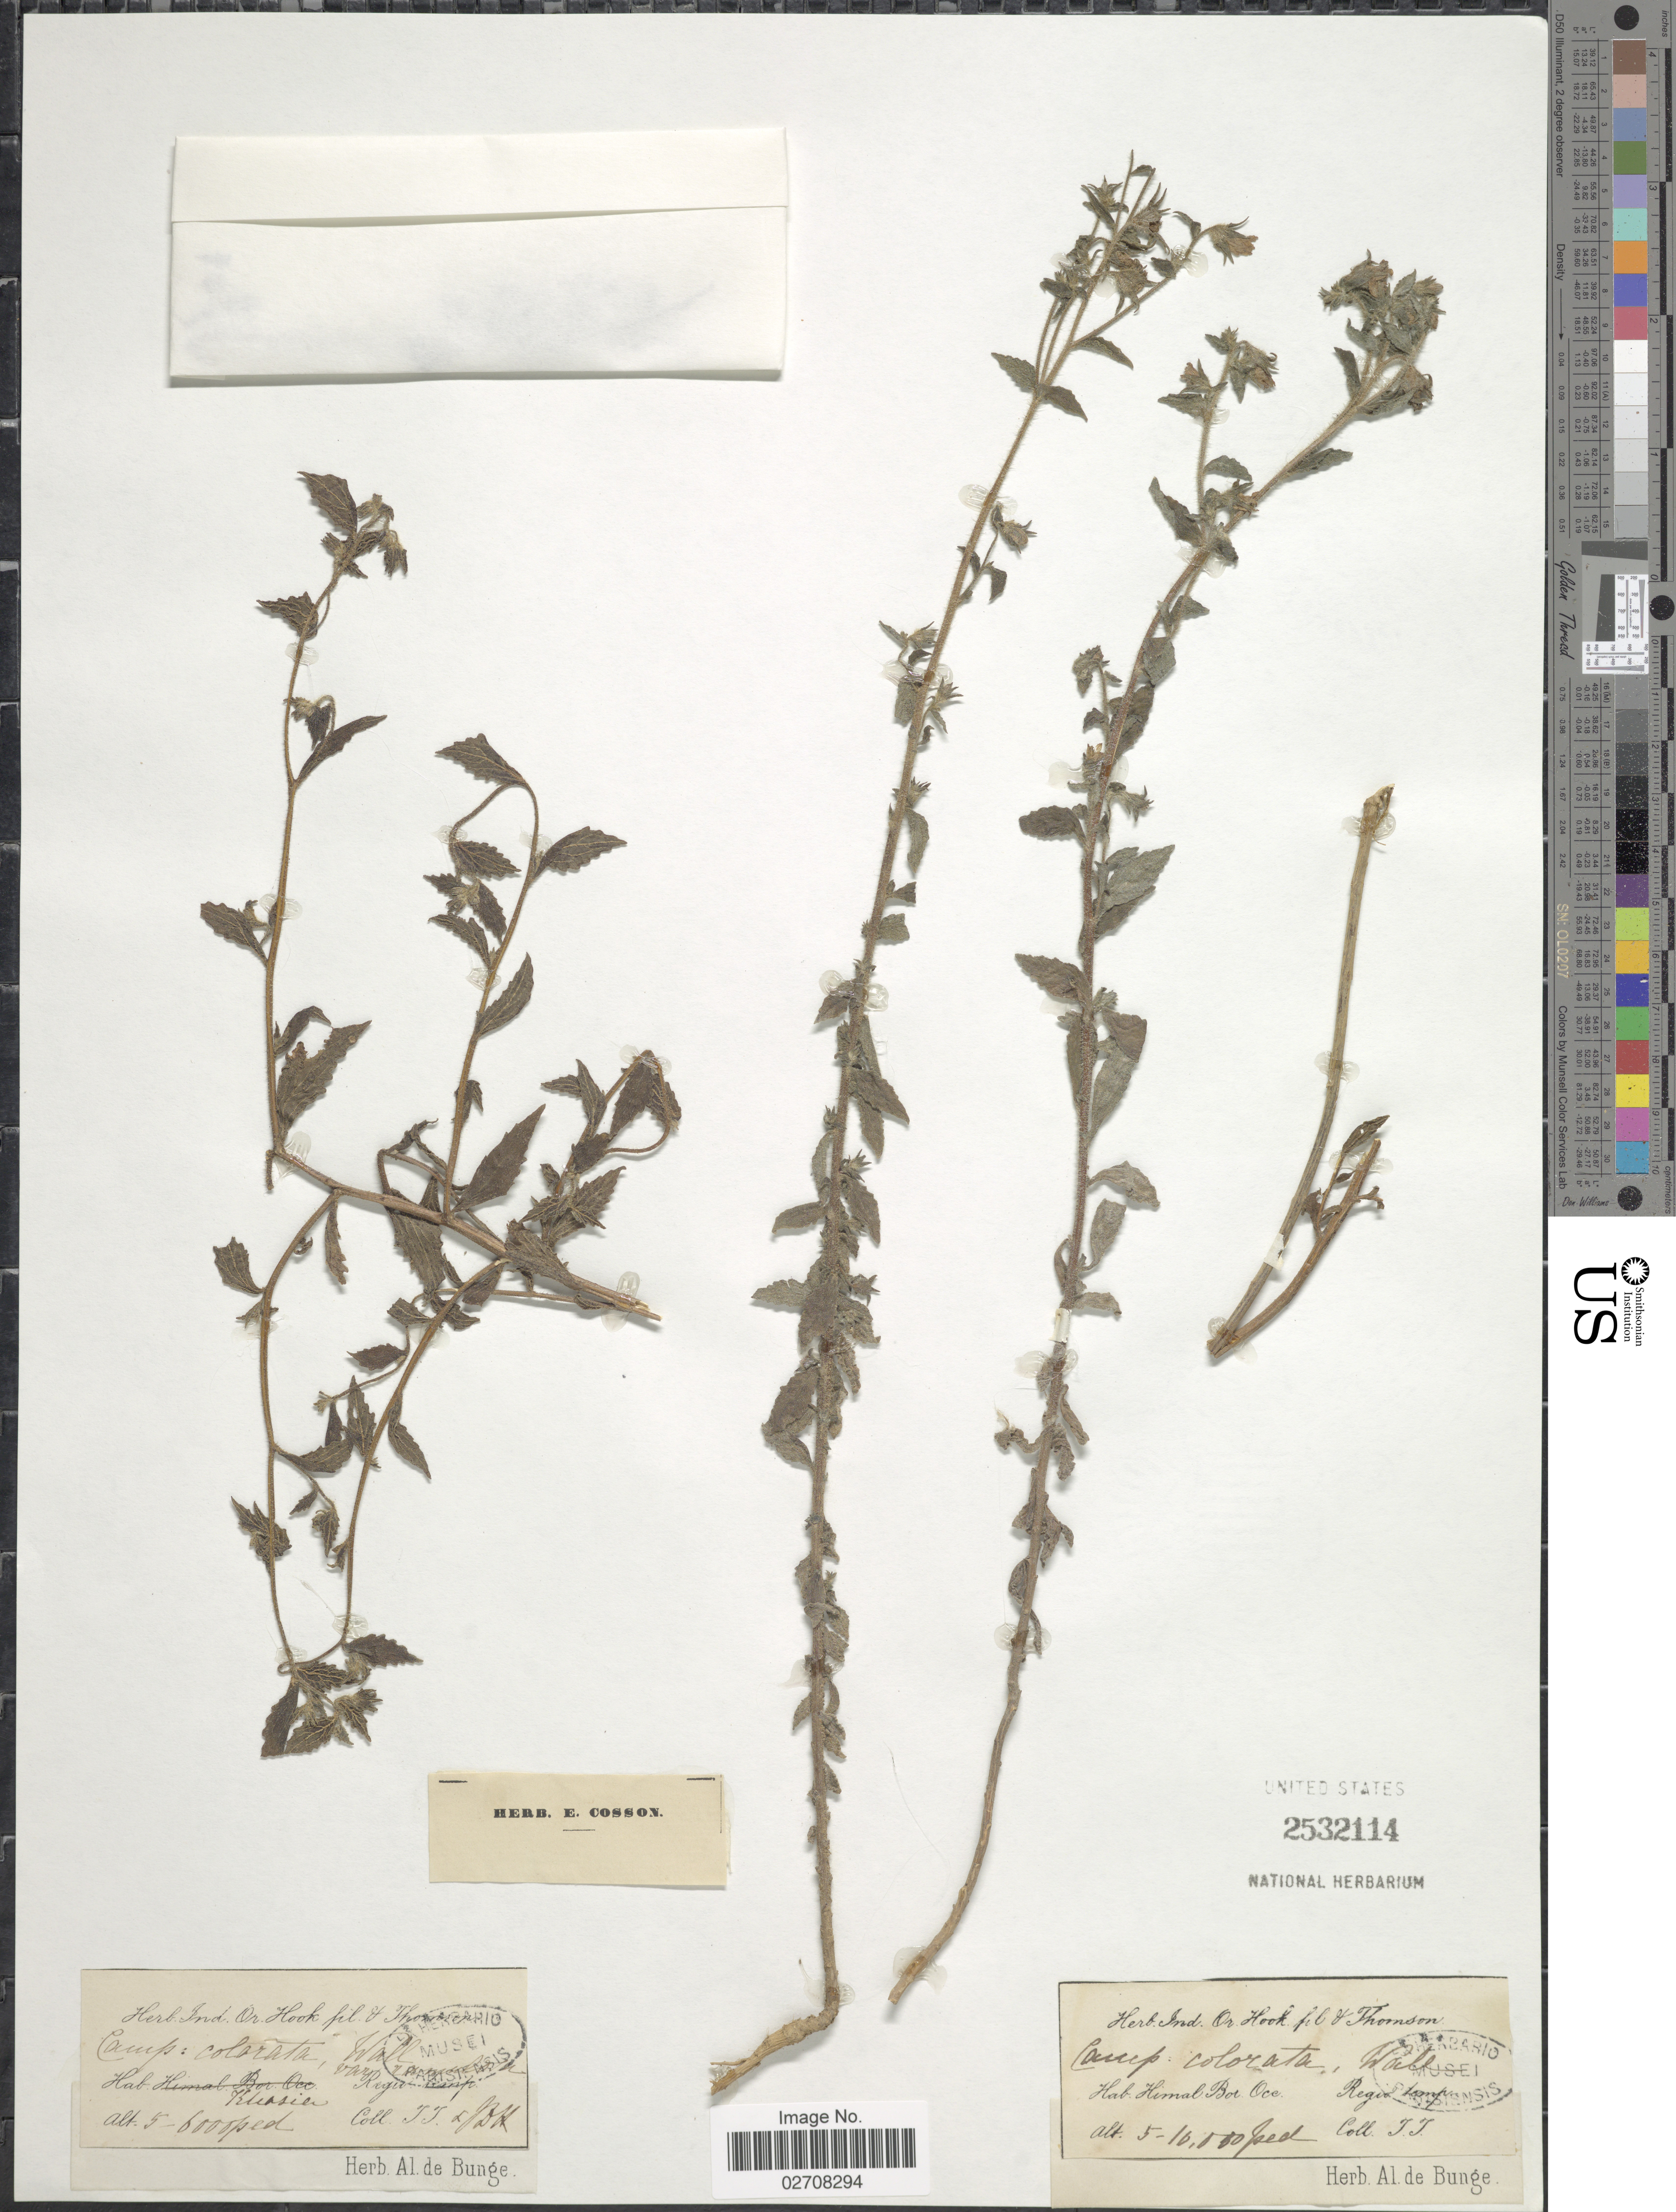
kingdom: Plantae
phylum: Tracheophyta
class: Magnoliopsida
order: Asterales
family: Campanulaceae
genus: Campanula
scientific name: Campanula colorata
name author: Wall.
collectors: T. Thomson & J. D. Hooker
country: India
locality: Khasia. Regio Temp.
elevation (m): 1524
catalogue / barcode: US 2532114